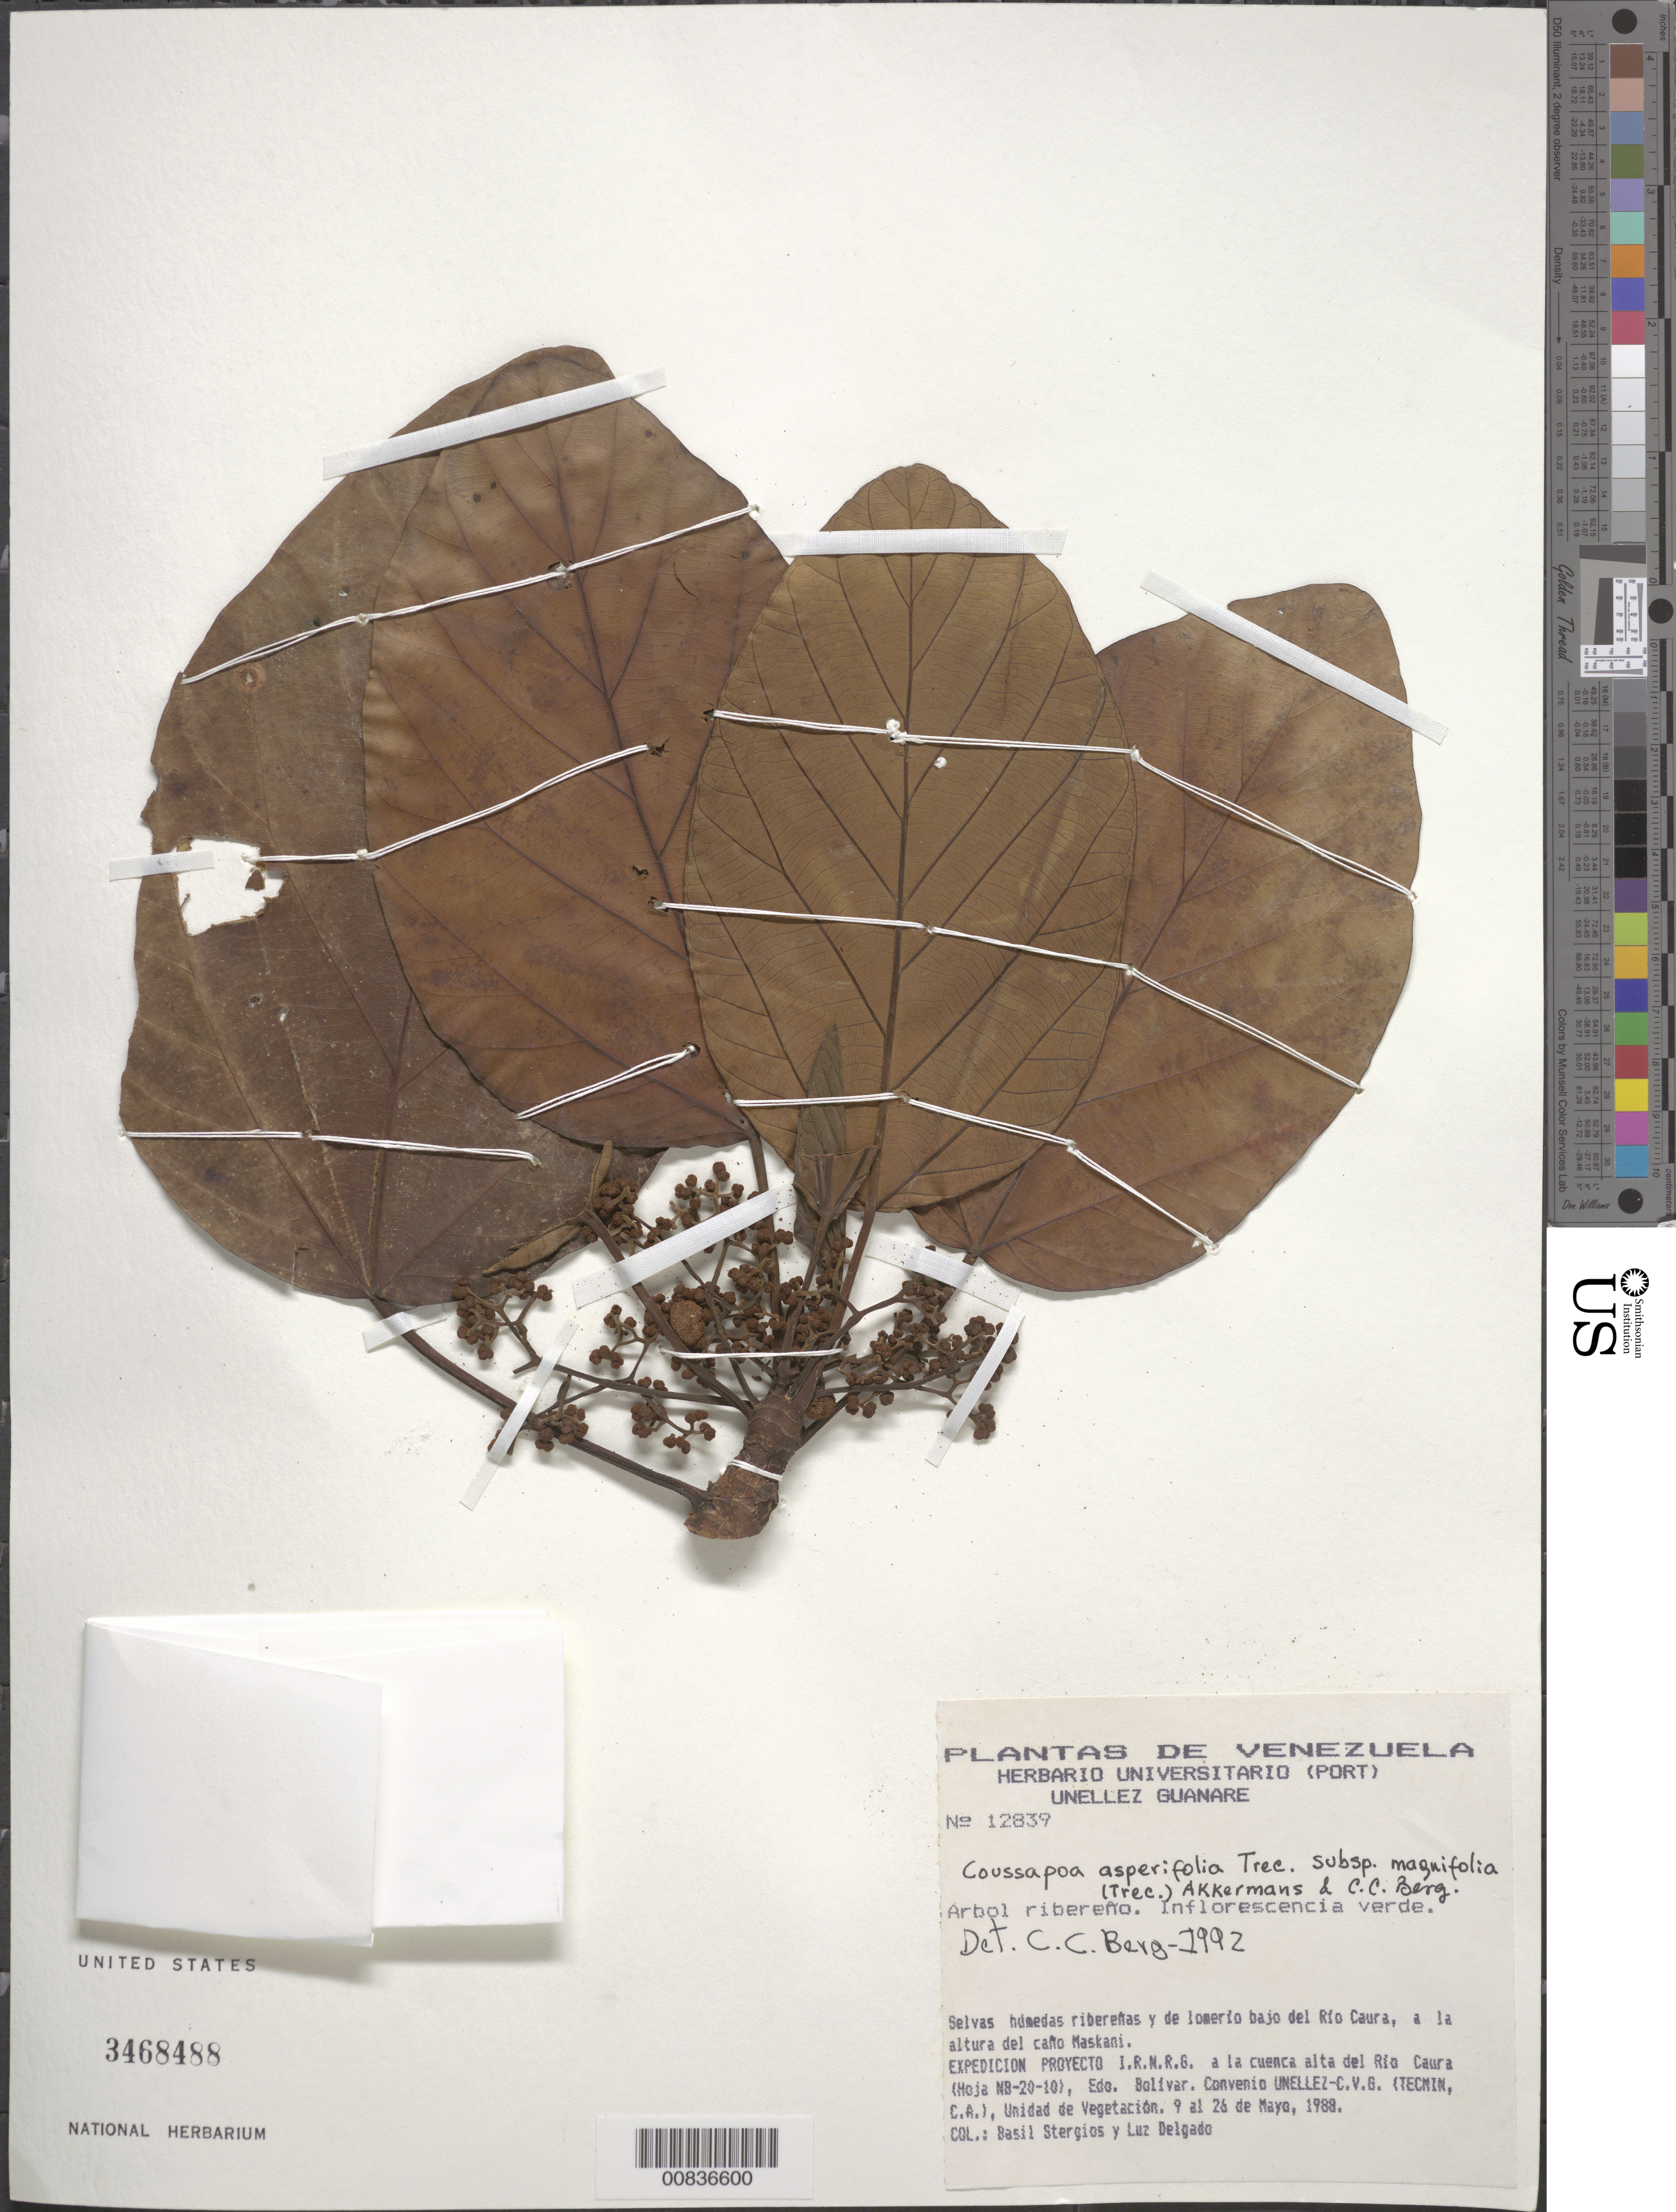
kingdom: Plantae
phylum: Tracheophyta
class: Magnoliopsida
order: Rosales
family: Urticaceae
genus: Coussapoa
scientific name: Coussapoa asperifolia subsp. magnifolia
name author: (Trécul) Akkermans & C.C. Berg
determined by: Berg, C. C.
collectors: B. G. Stergios & L. Delgado V.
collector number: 12839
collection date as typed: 9-May-88 to 26-May-88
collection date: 1988-05-09/1988-05-26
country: Venezuela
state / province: Bolívar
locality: Río Caura, Caño Maskani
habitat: Selvas húmedas riberenas y de lomerio bajo del río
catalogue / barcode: US 3468488